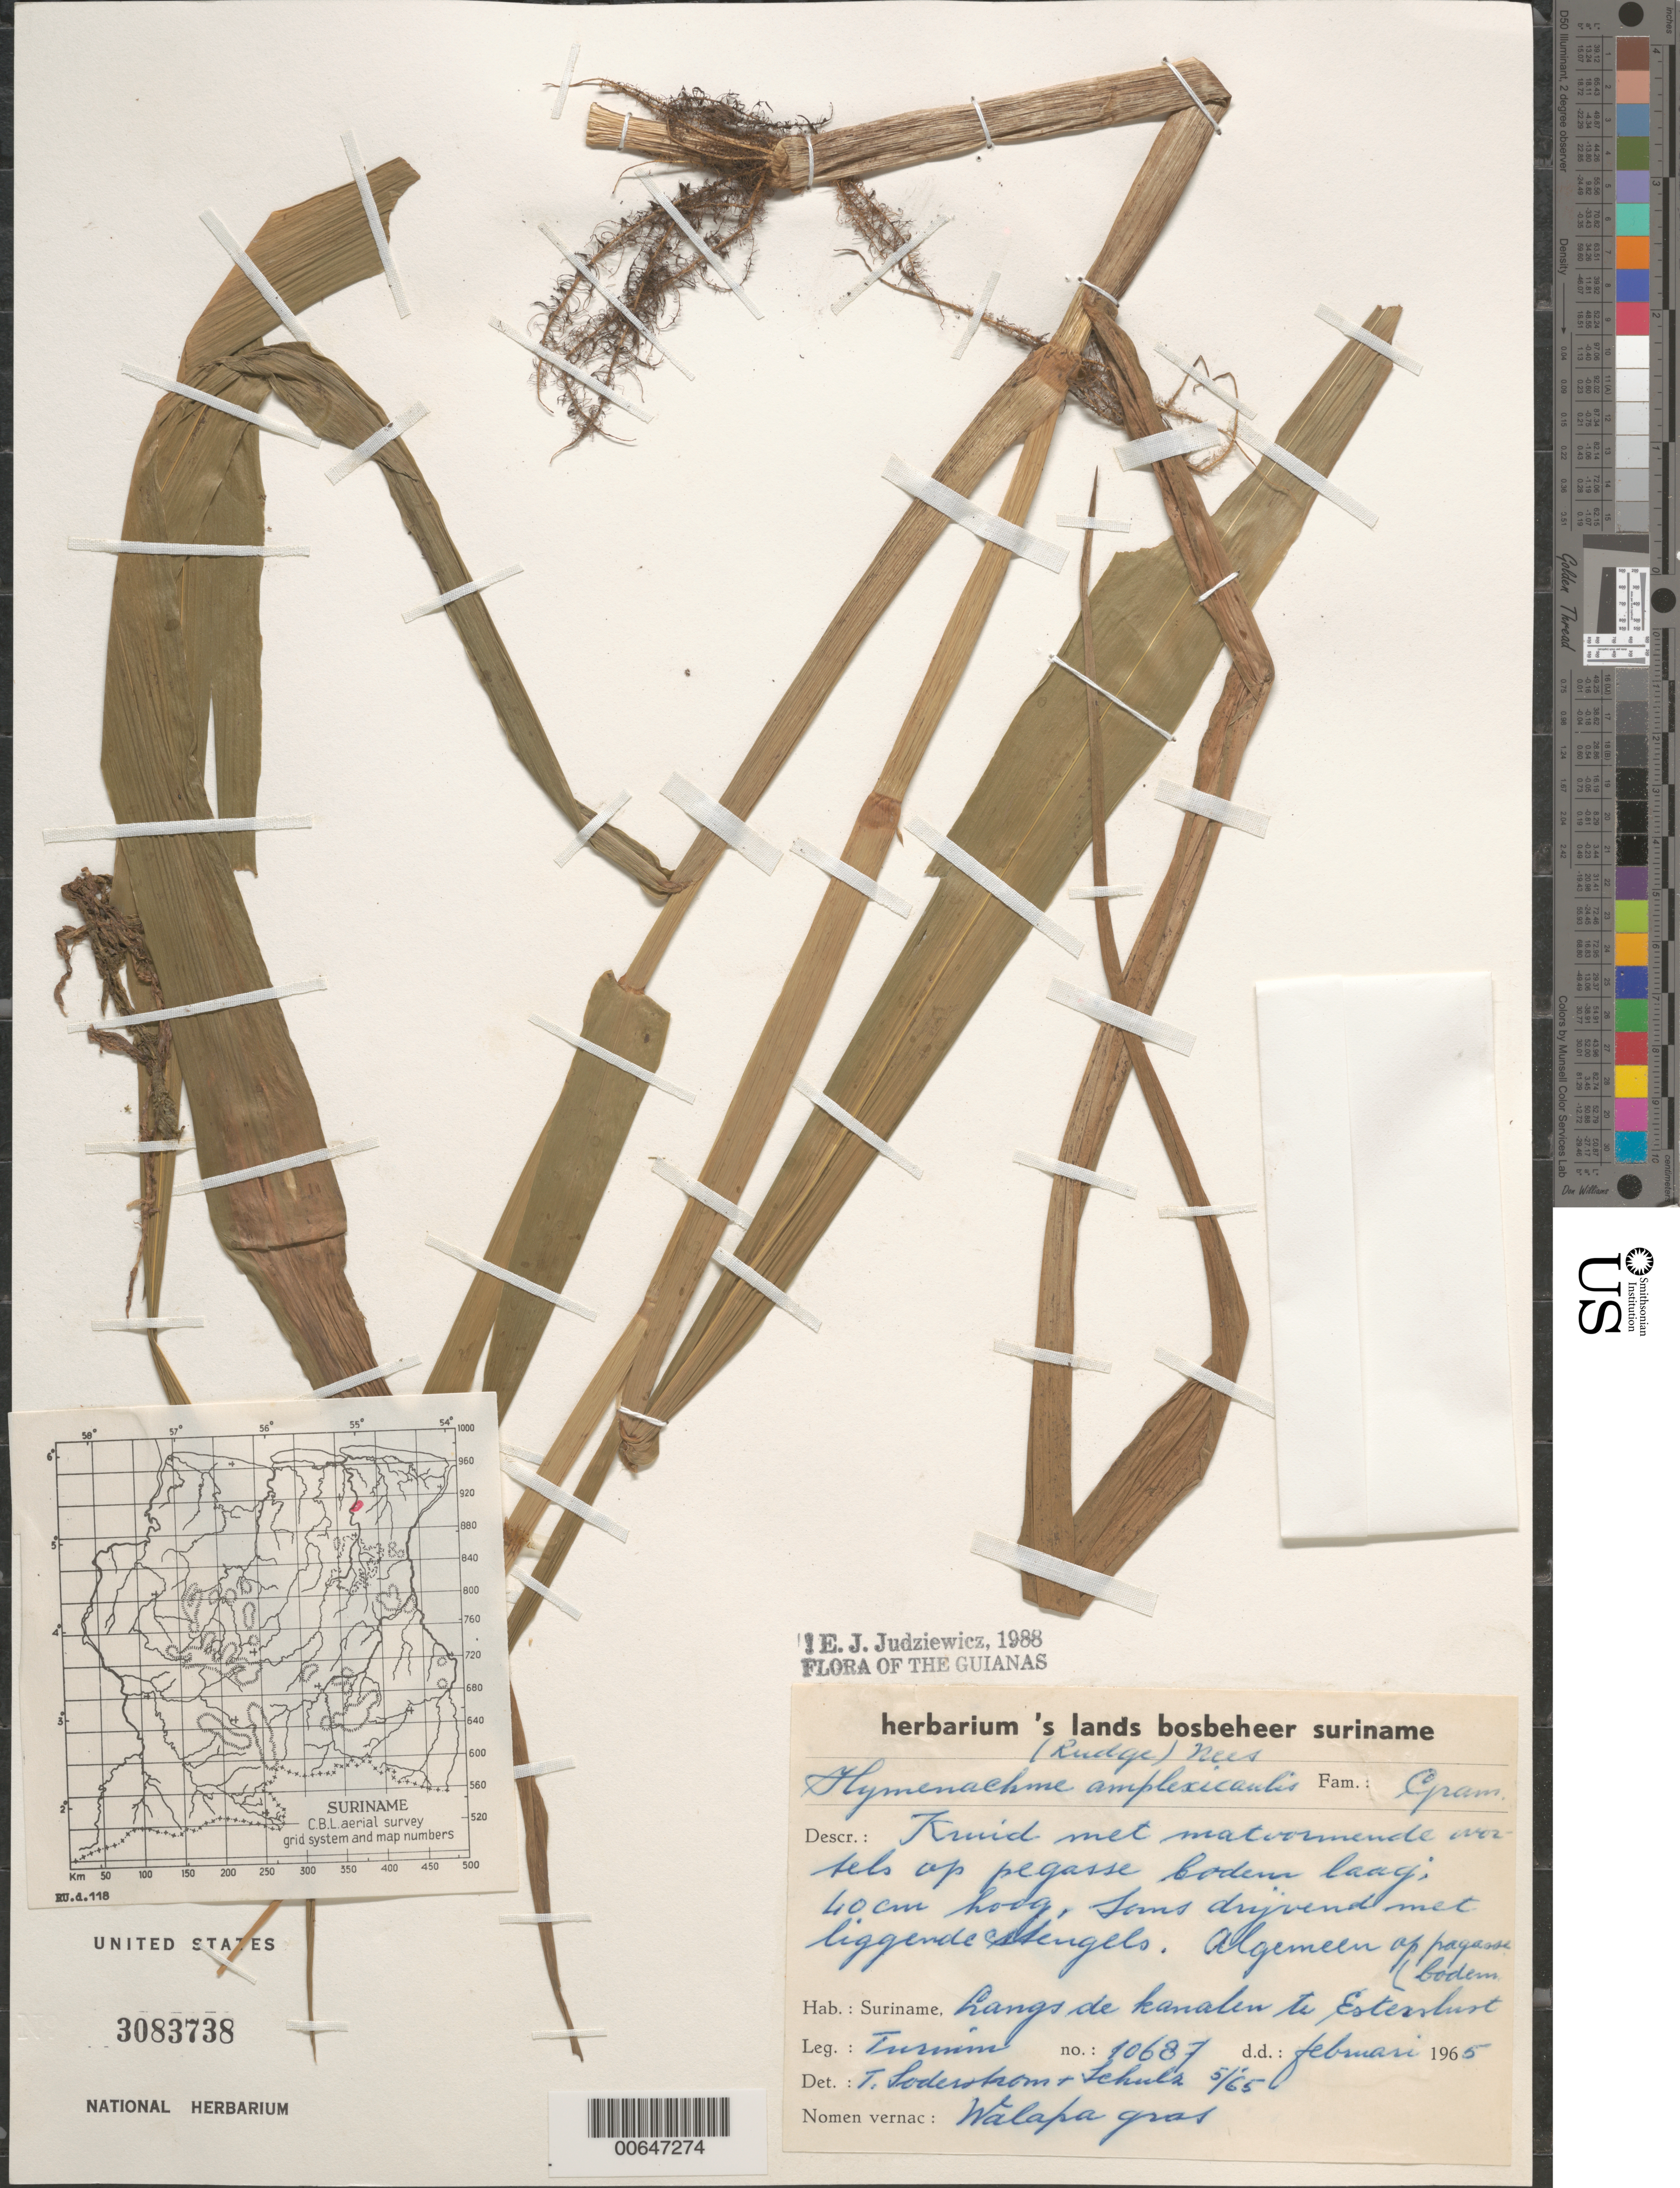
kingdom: Plantae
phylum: Tracheophyta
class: Liliopsida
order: Poales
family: Poaceae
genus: Hymenachne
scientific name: Hymenachne amplexicaulis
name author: (Rudge) Nees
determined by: Judziewicz, E. J.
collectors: E. F. im Thurn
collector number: LBB 10687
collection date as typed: Feb-65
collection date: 1965-02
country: Suriname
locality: Langs de Kanaku re Esterlust?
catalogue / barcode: US 3083738